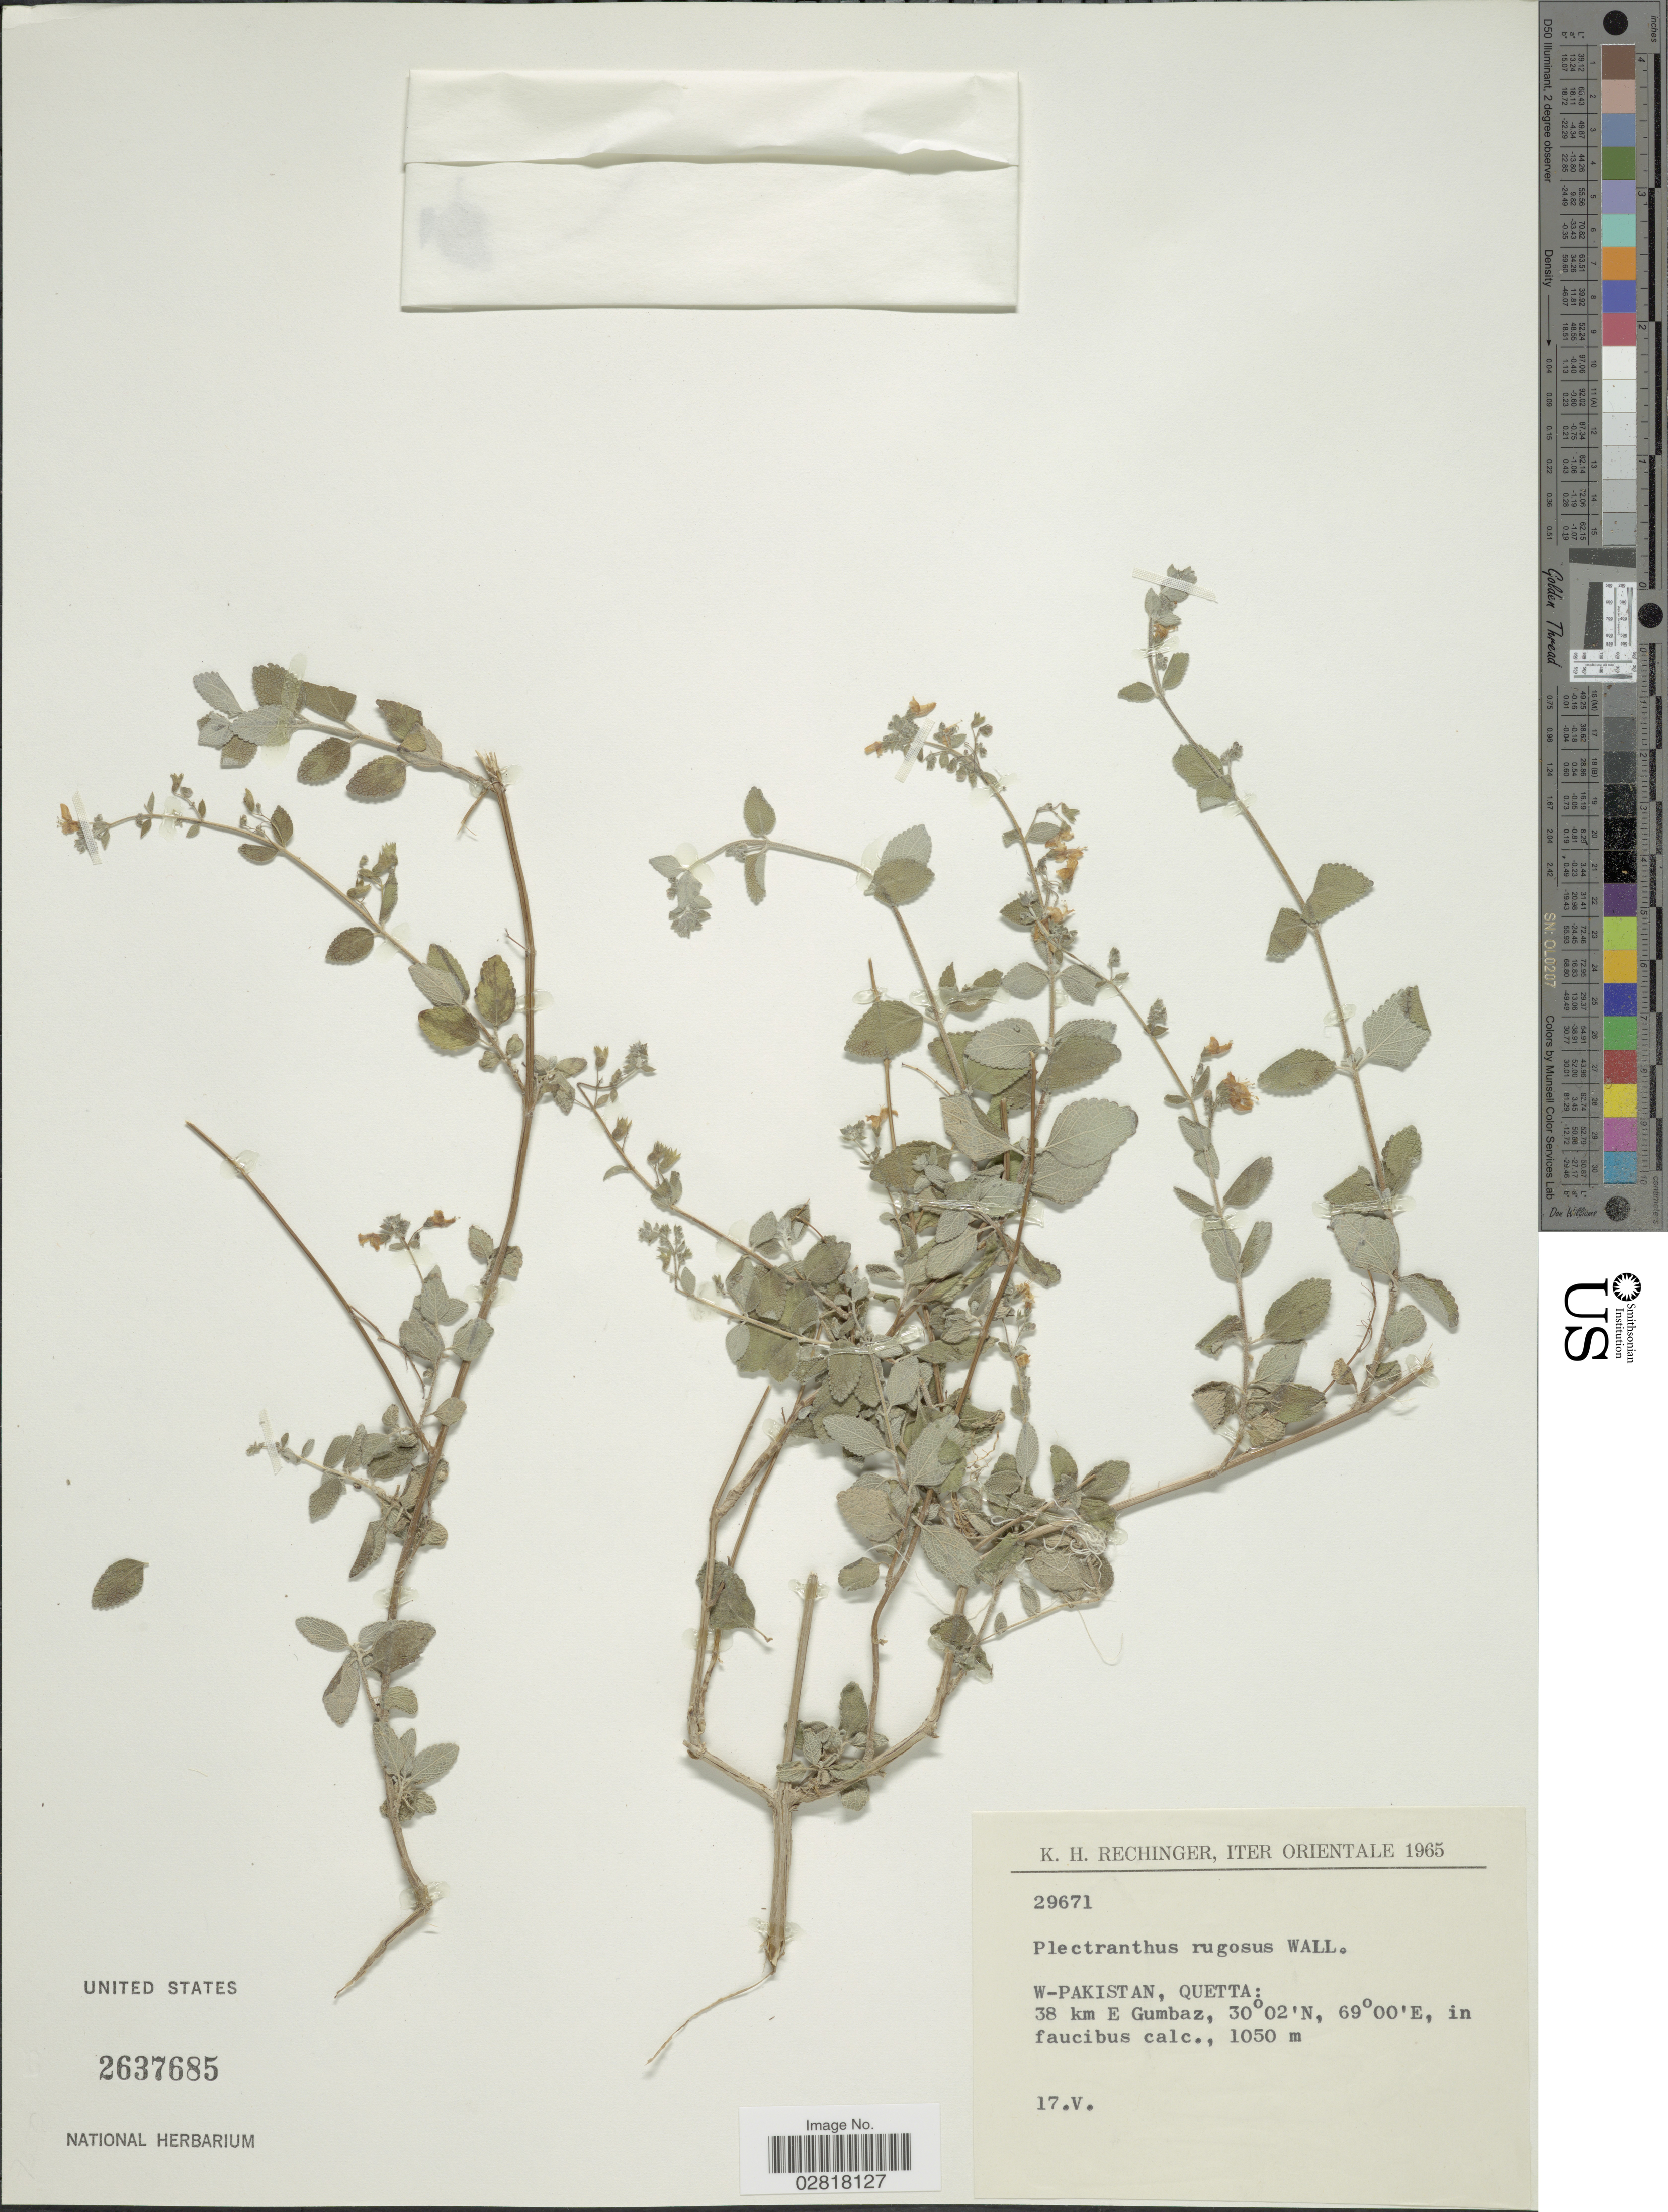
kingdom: Plantae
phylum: Tracheophyta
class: Magnoliopsida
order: Lamiales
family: Lamiaceae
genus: Plectranthus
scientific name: Plectranthus rugosus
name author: Wall. ex Benth.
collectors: K. H. Rechinger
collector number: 29671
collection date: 1965-05-17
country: Pakistan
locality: Orientale, W-Pakistan, Quetta: 38 km E Gumbaz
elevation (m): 1050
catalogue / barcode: US 2637685